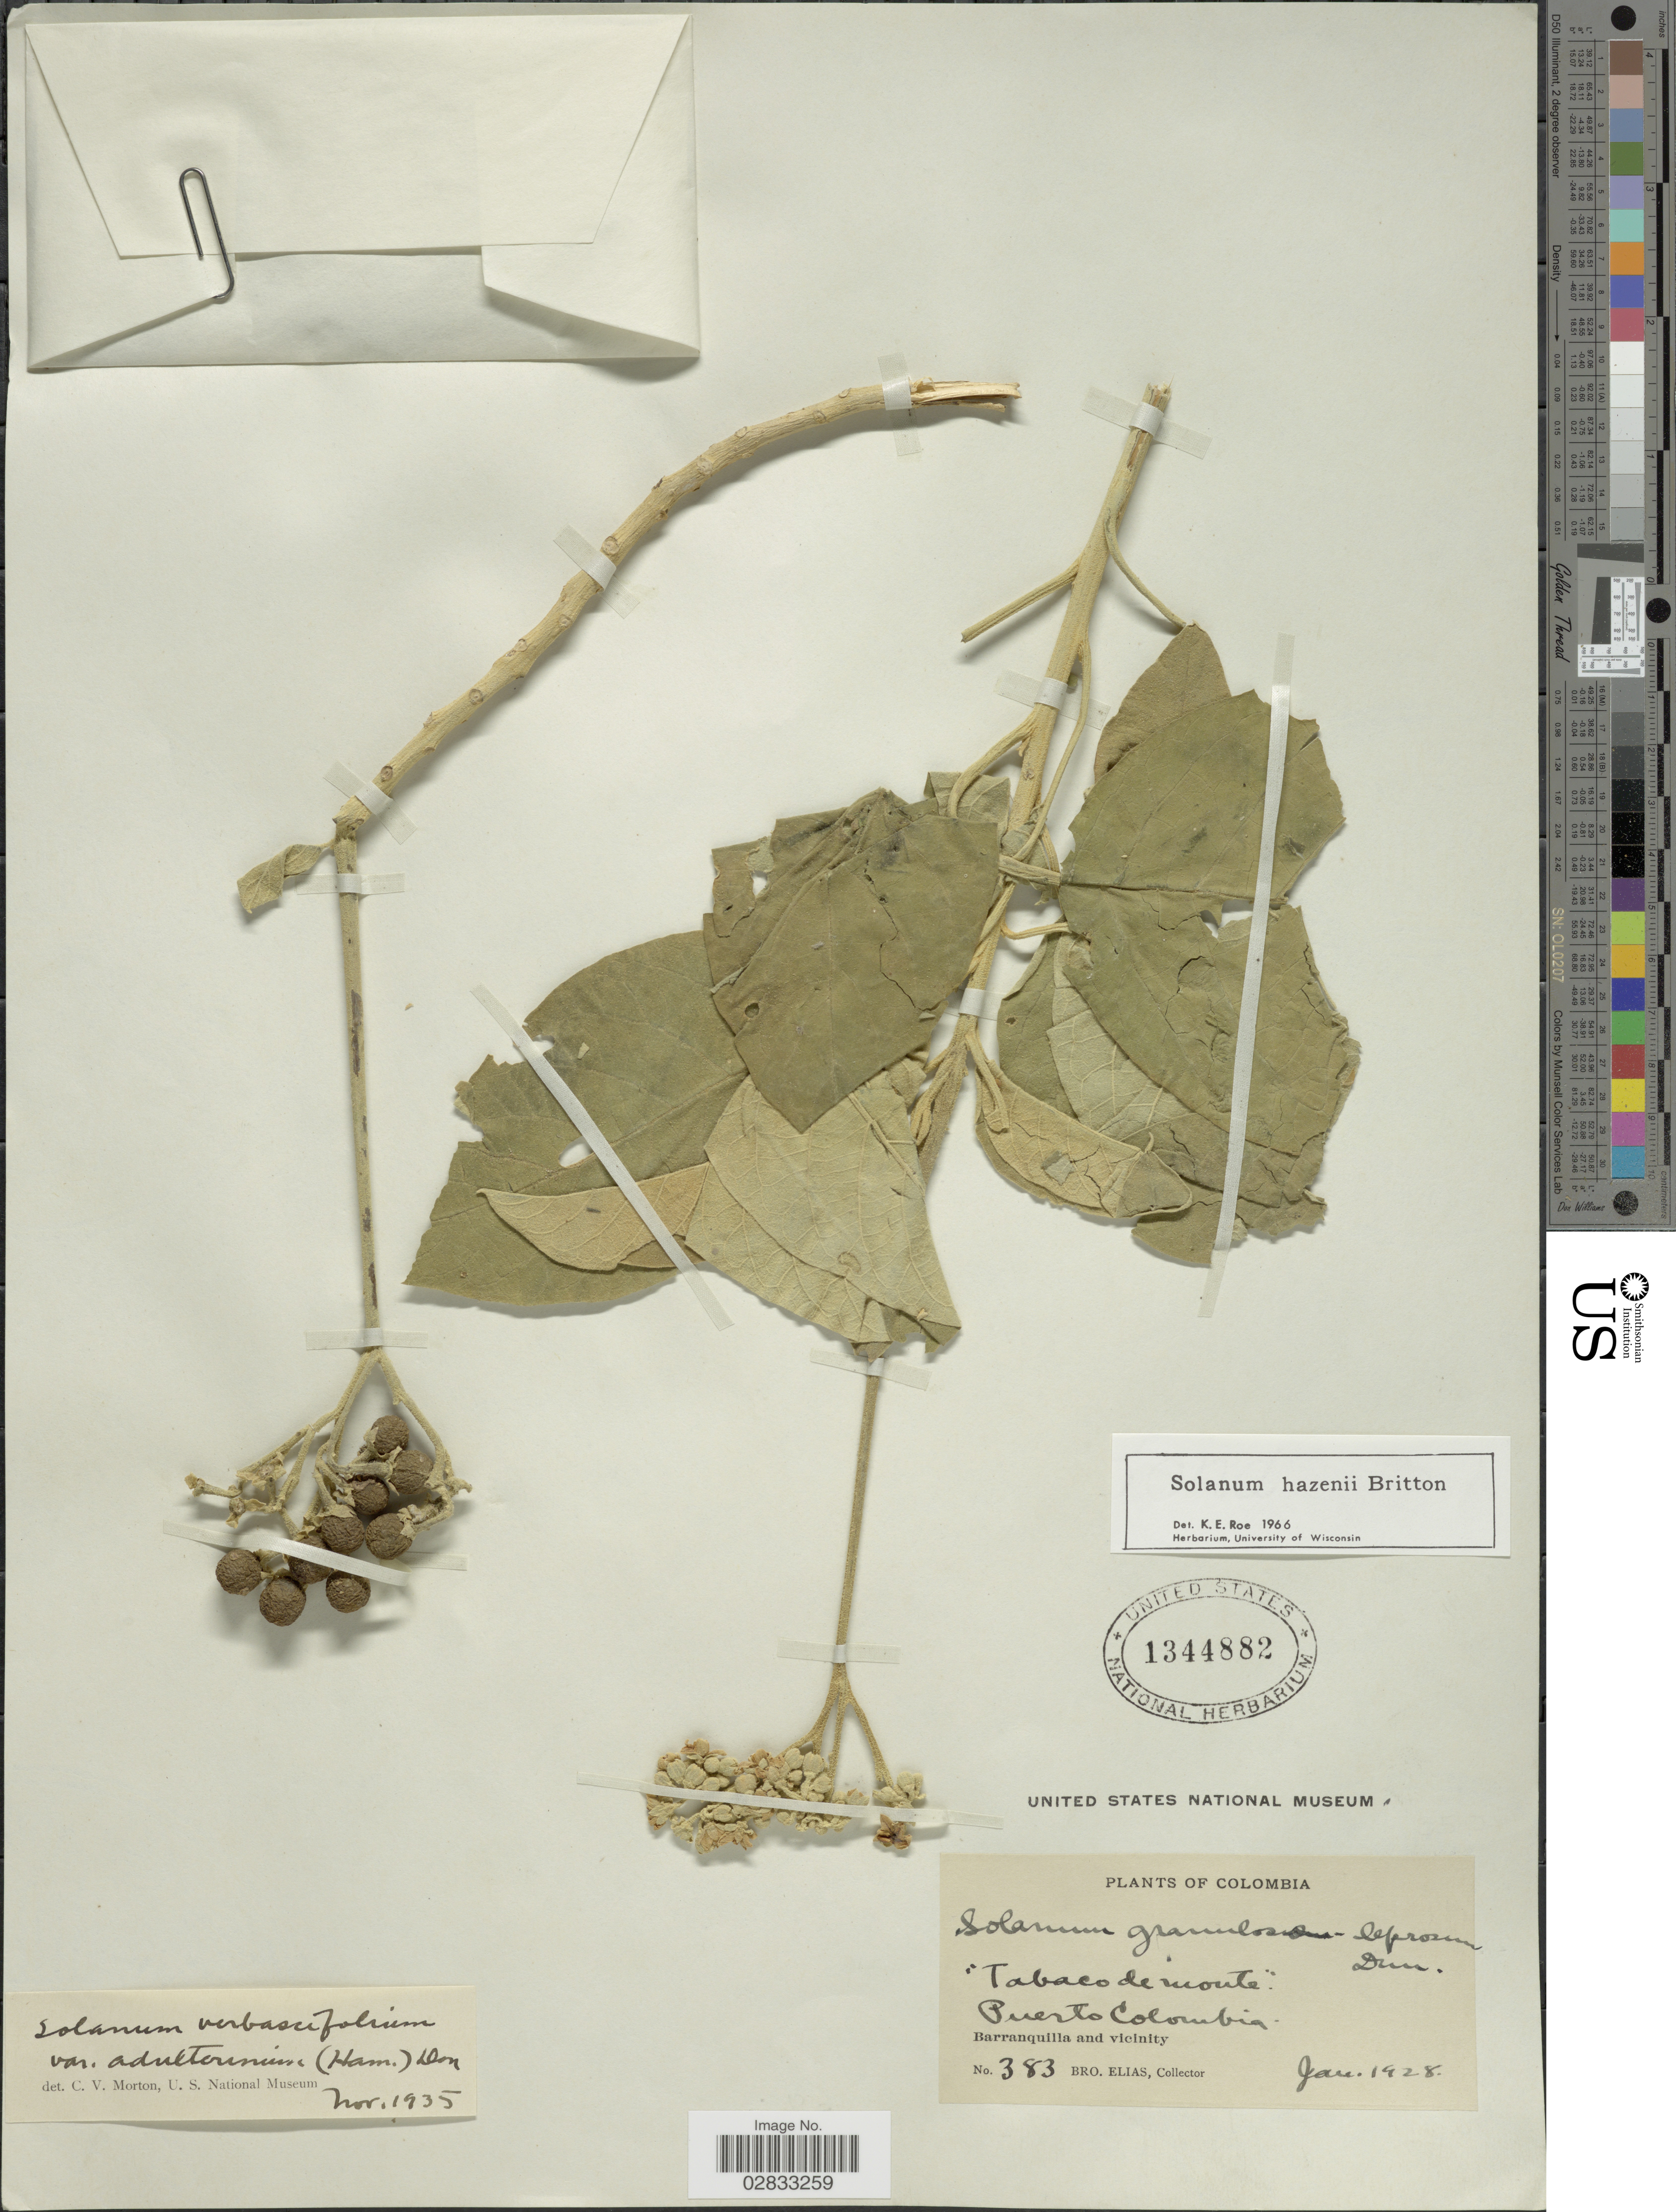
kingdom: Plantae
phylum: Tracheophyta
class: Magnoliopsida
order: Solanales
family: Solanaceae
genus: Solanum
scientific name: Solanum hazenii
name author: Britton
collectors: Bro. Elias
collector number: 383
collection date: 1928-01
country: Colombia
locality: Puerto Colombia, Barranquilla and vicinity.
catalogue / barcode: US 1344882